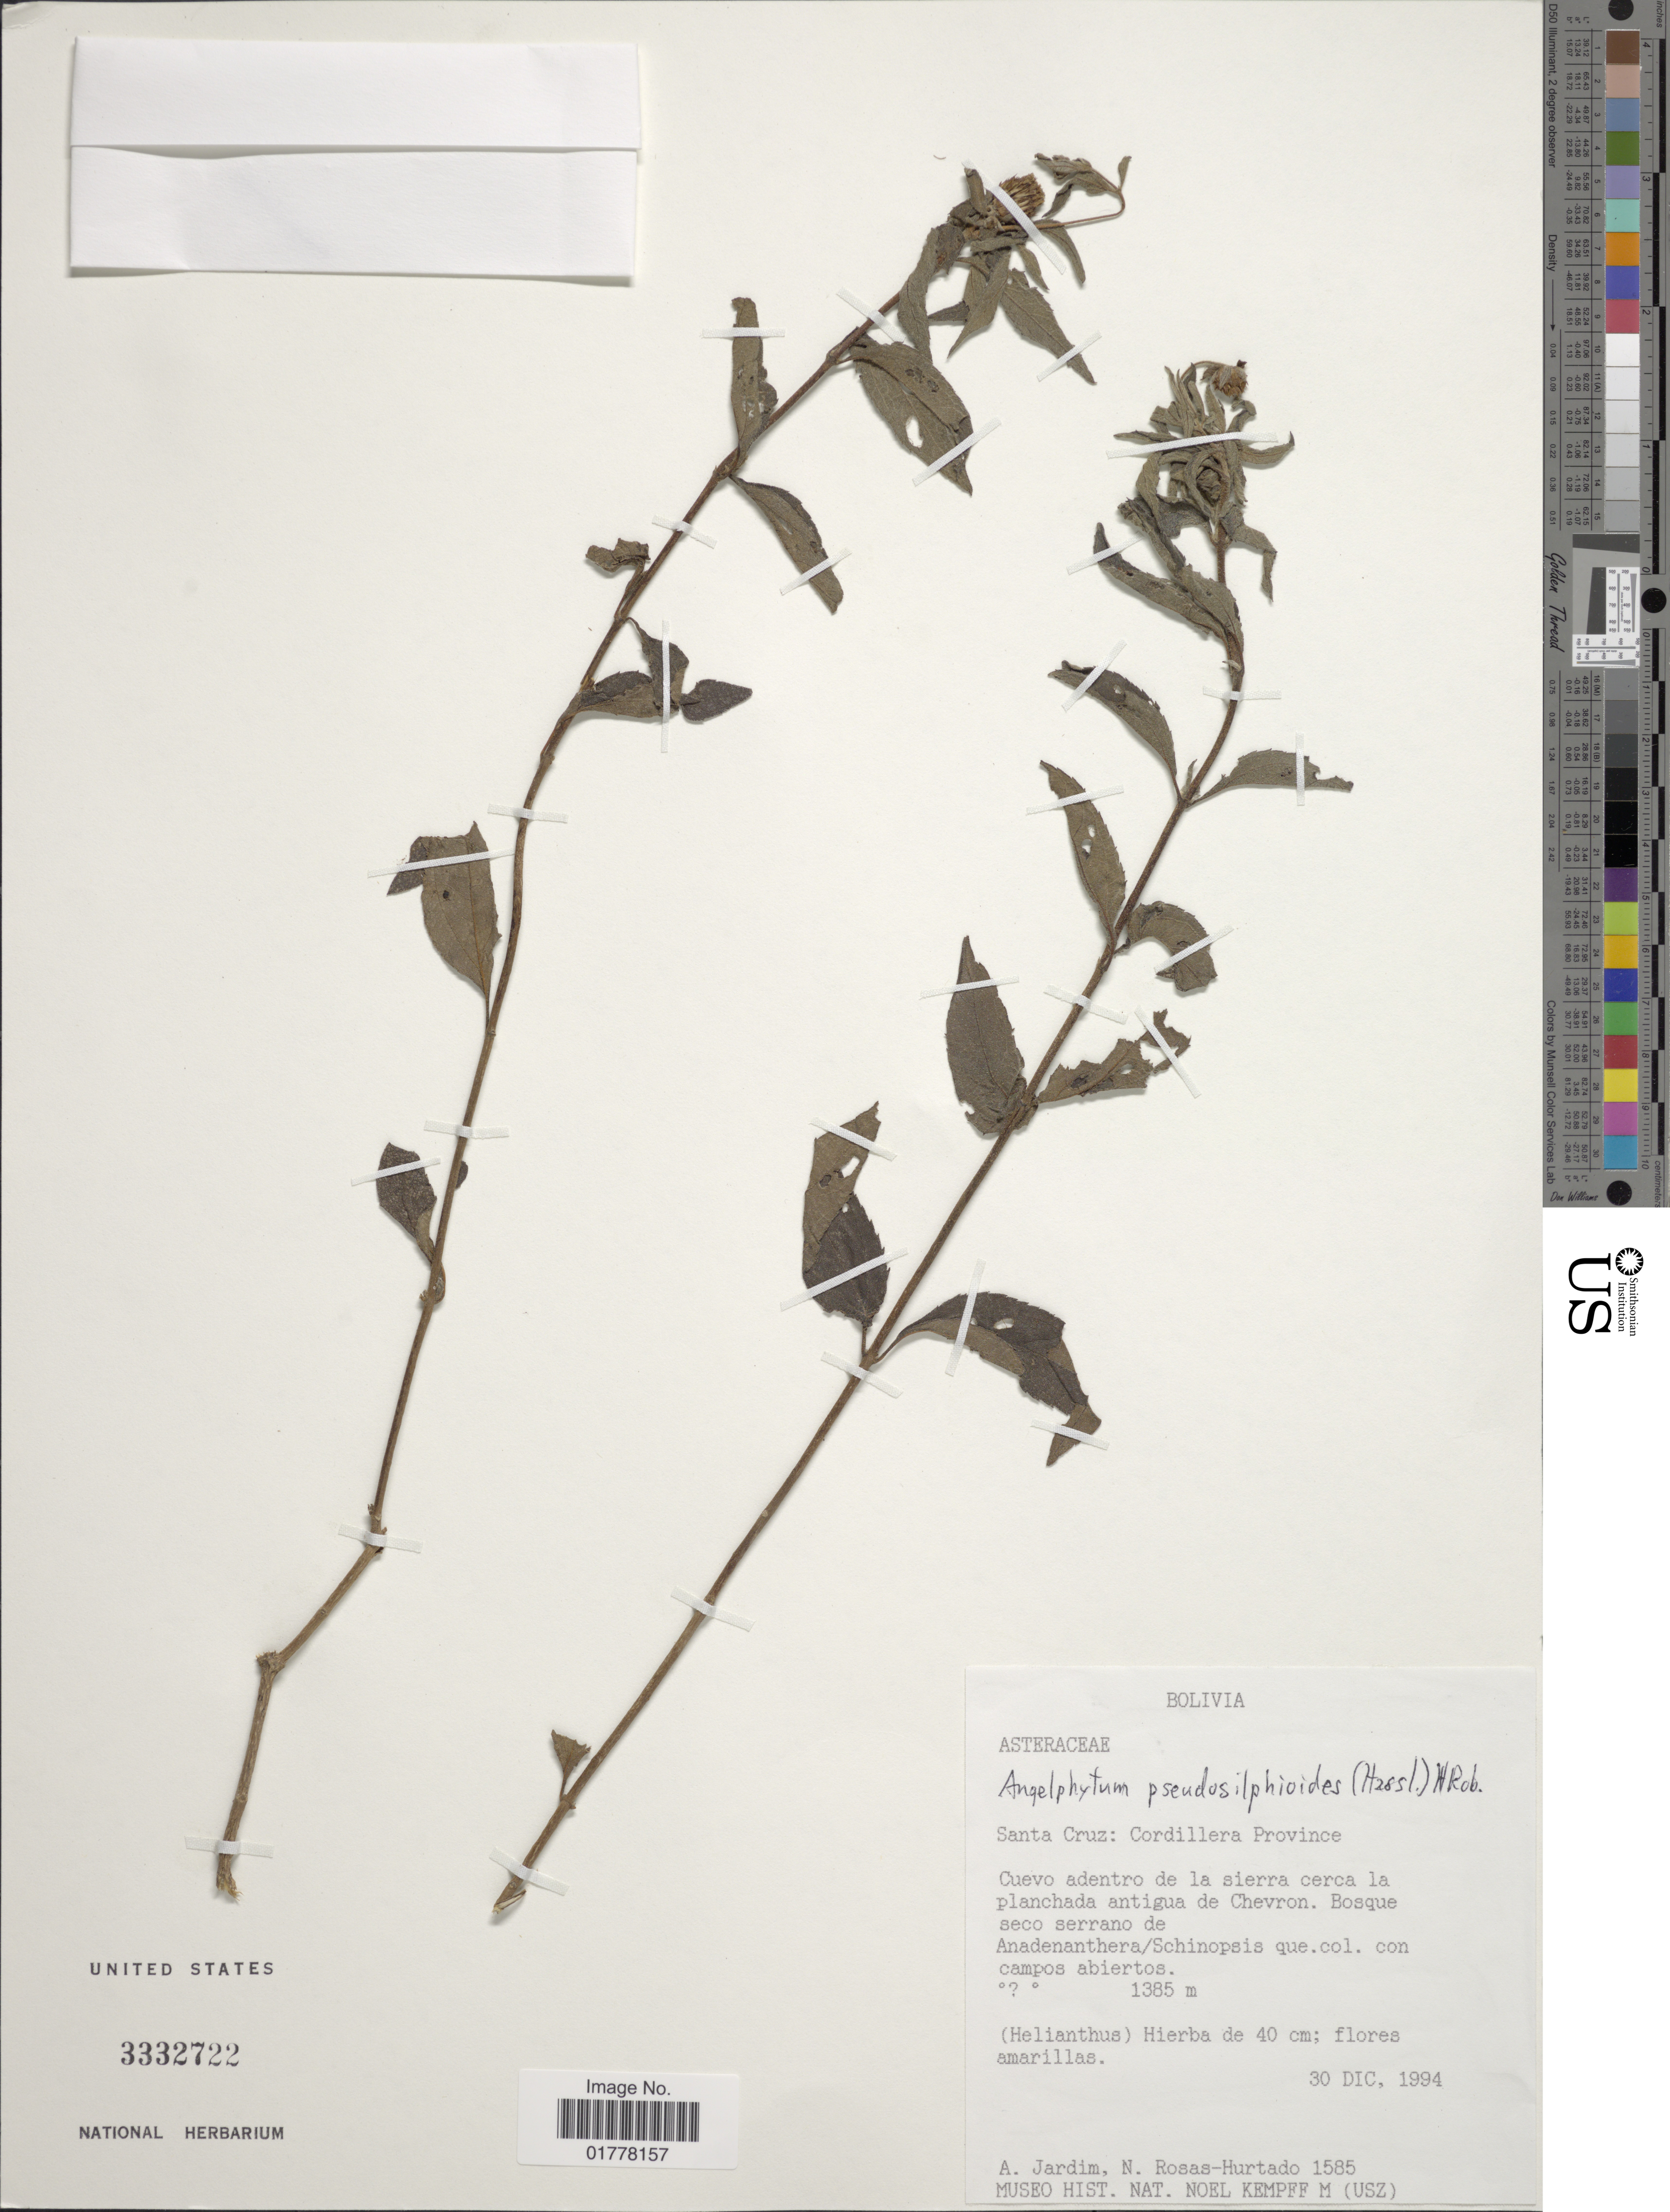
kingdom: Plantae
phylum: Tracheophyta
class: Magnoliopsida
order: Asterales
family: Asteraceae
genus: Angelphytum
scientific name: Angelphytum pseudosilphoides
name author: (Hassl.) H. Rob.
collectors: A. Jardim & N. Rosas-Hurtado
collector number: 1585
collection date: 1994-12-30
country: Bolivia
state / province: Santa Cruz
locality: Santa Cruz: Cordillera Province. Cuevo adentro de la sierra cerca la planchada antigua de Chevron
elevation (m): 1385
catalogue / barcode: US 3332722